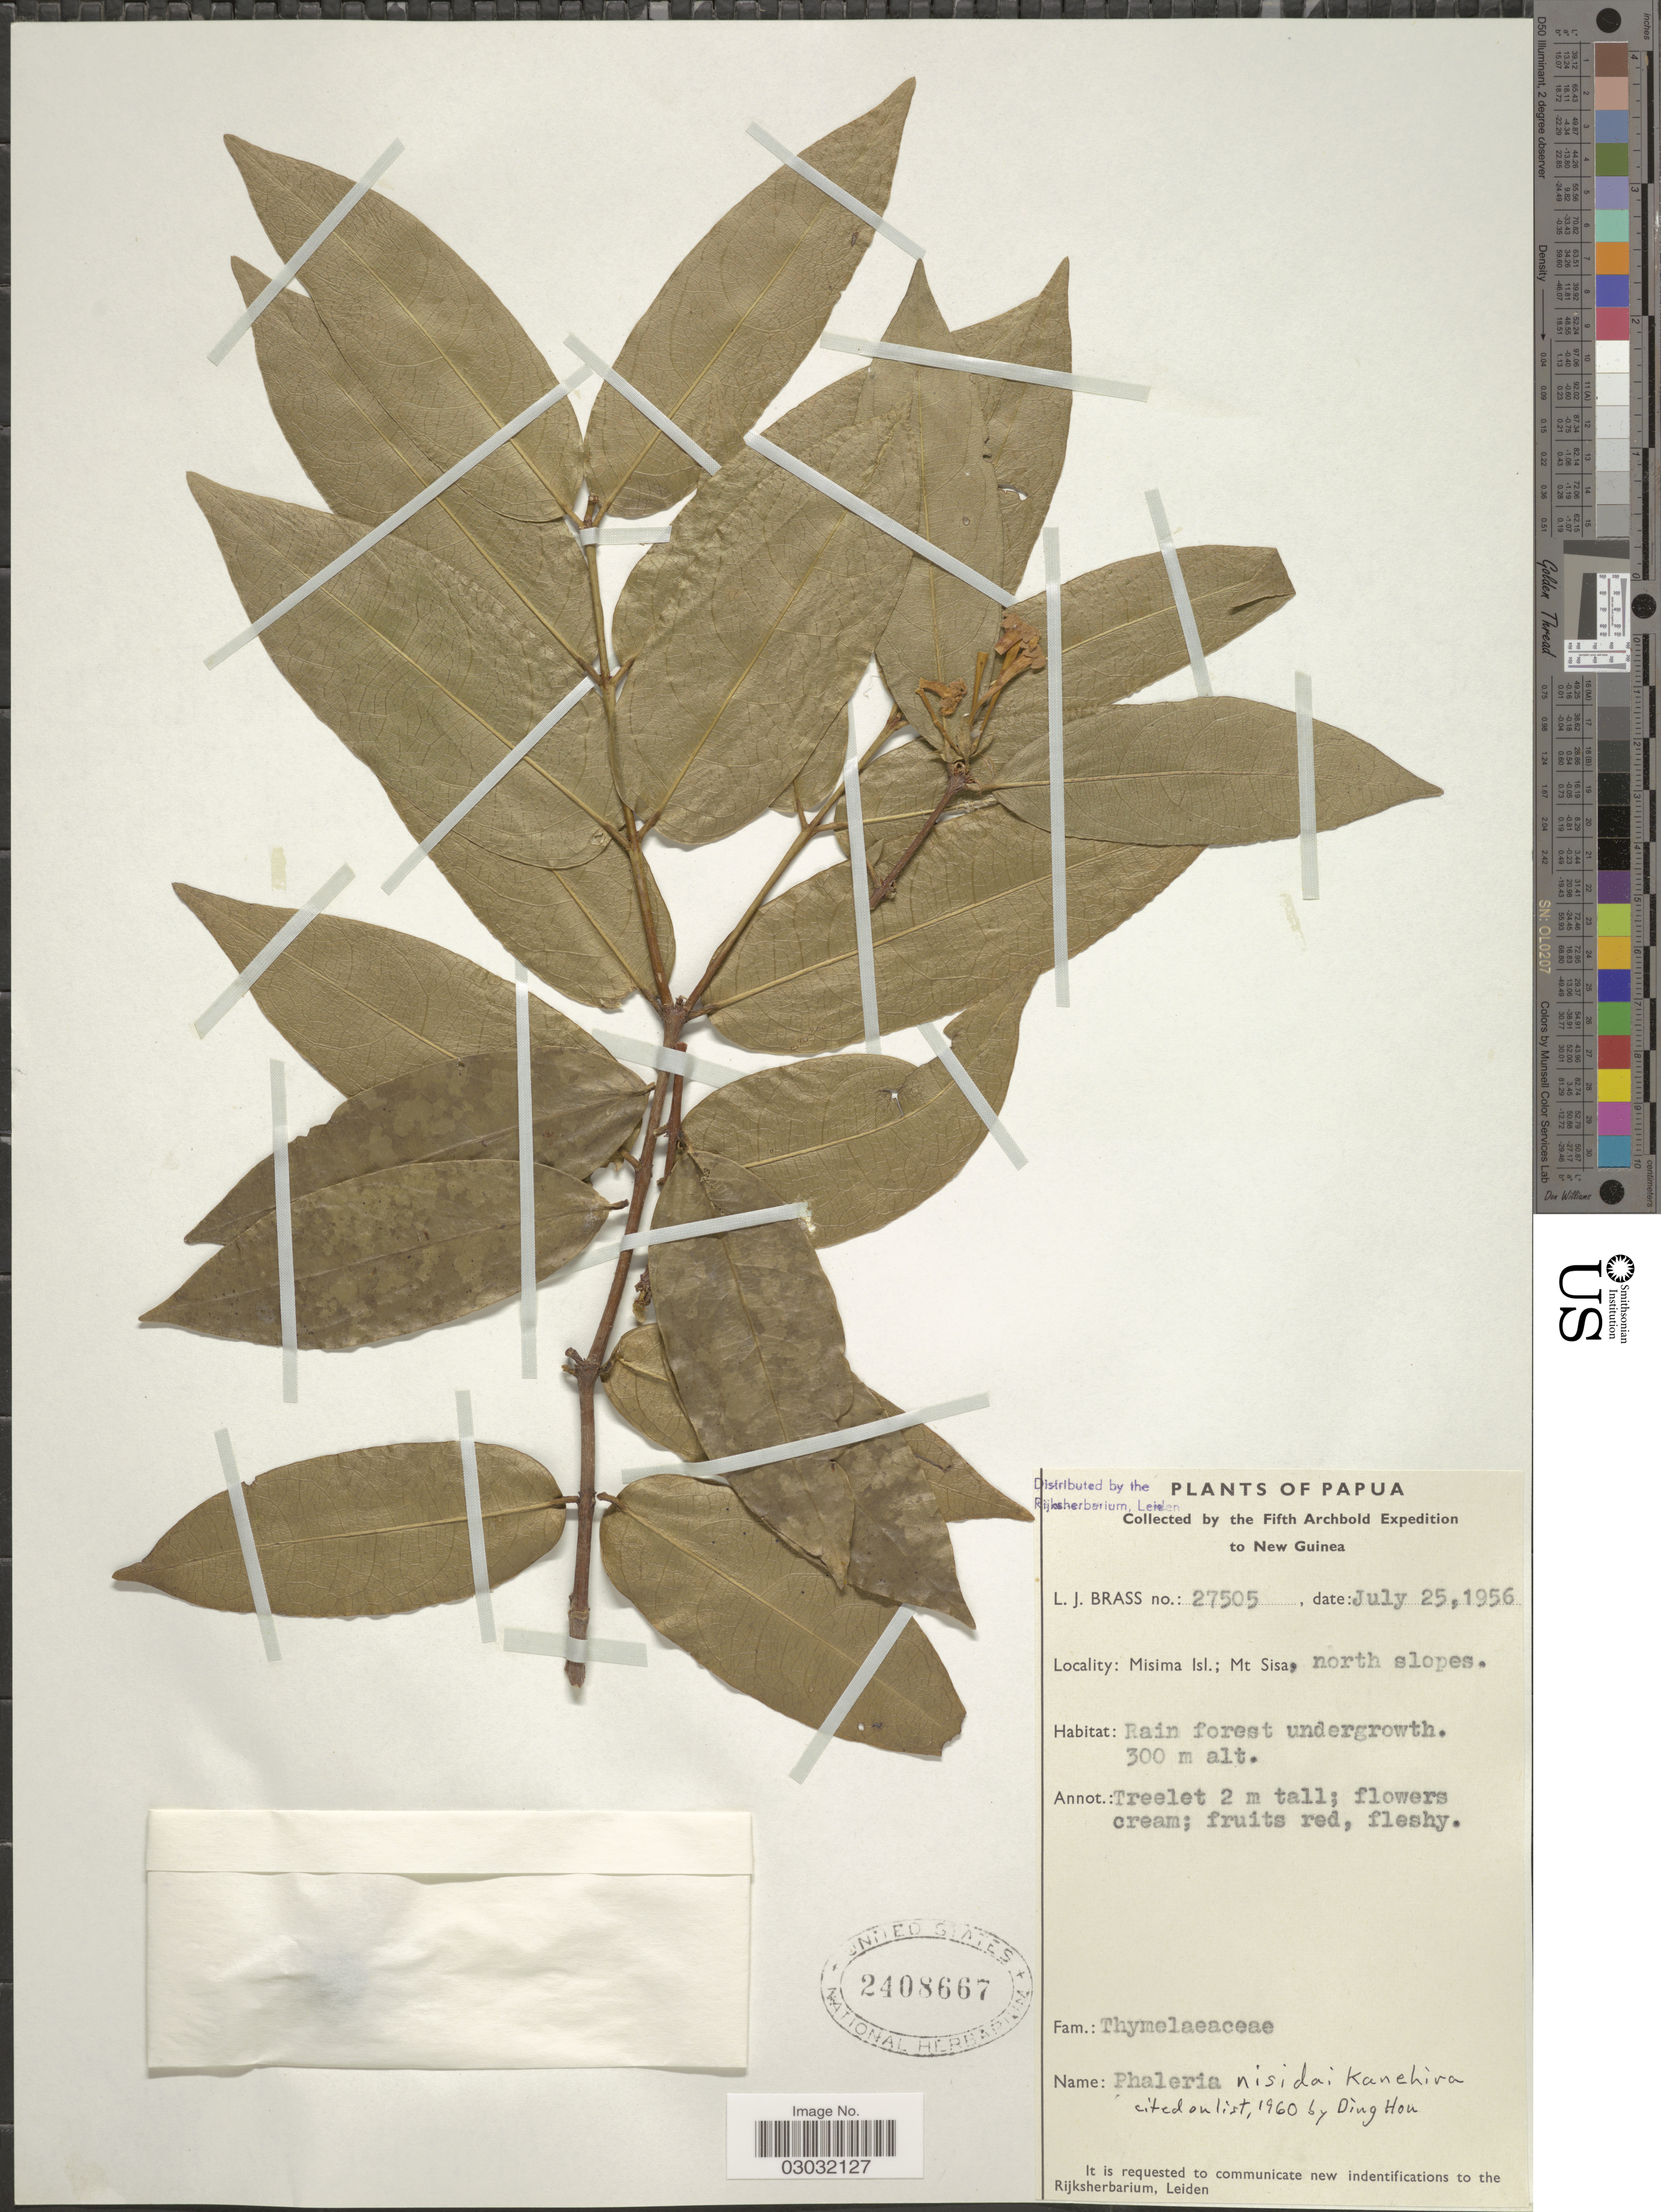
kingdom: Plantae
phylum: Tracheophyta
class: Magnoliopsida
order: Malvales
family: Thymelaeaceae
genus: Phaleria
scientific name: Phaleria nisidai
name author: Kaneh.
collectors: L. J. Brass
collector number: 27505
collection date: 1956-07-25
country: Papua New Guinea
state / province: Milne Bay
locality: Papua, New Guinea, Misima Isl.; Mt Sisa, north slopes.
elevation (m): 300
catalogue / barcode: US 2408667